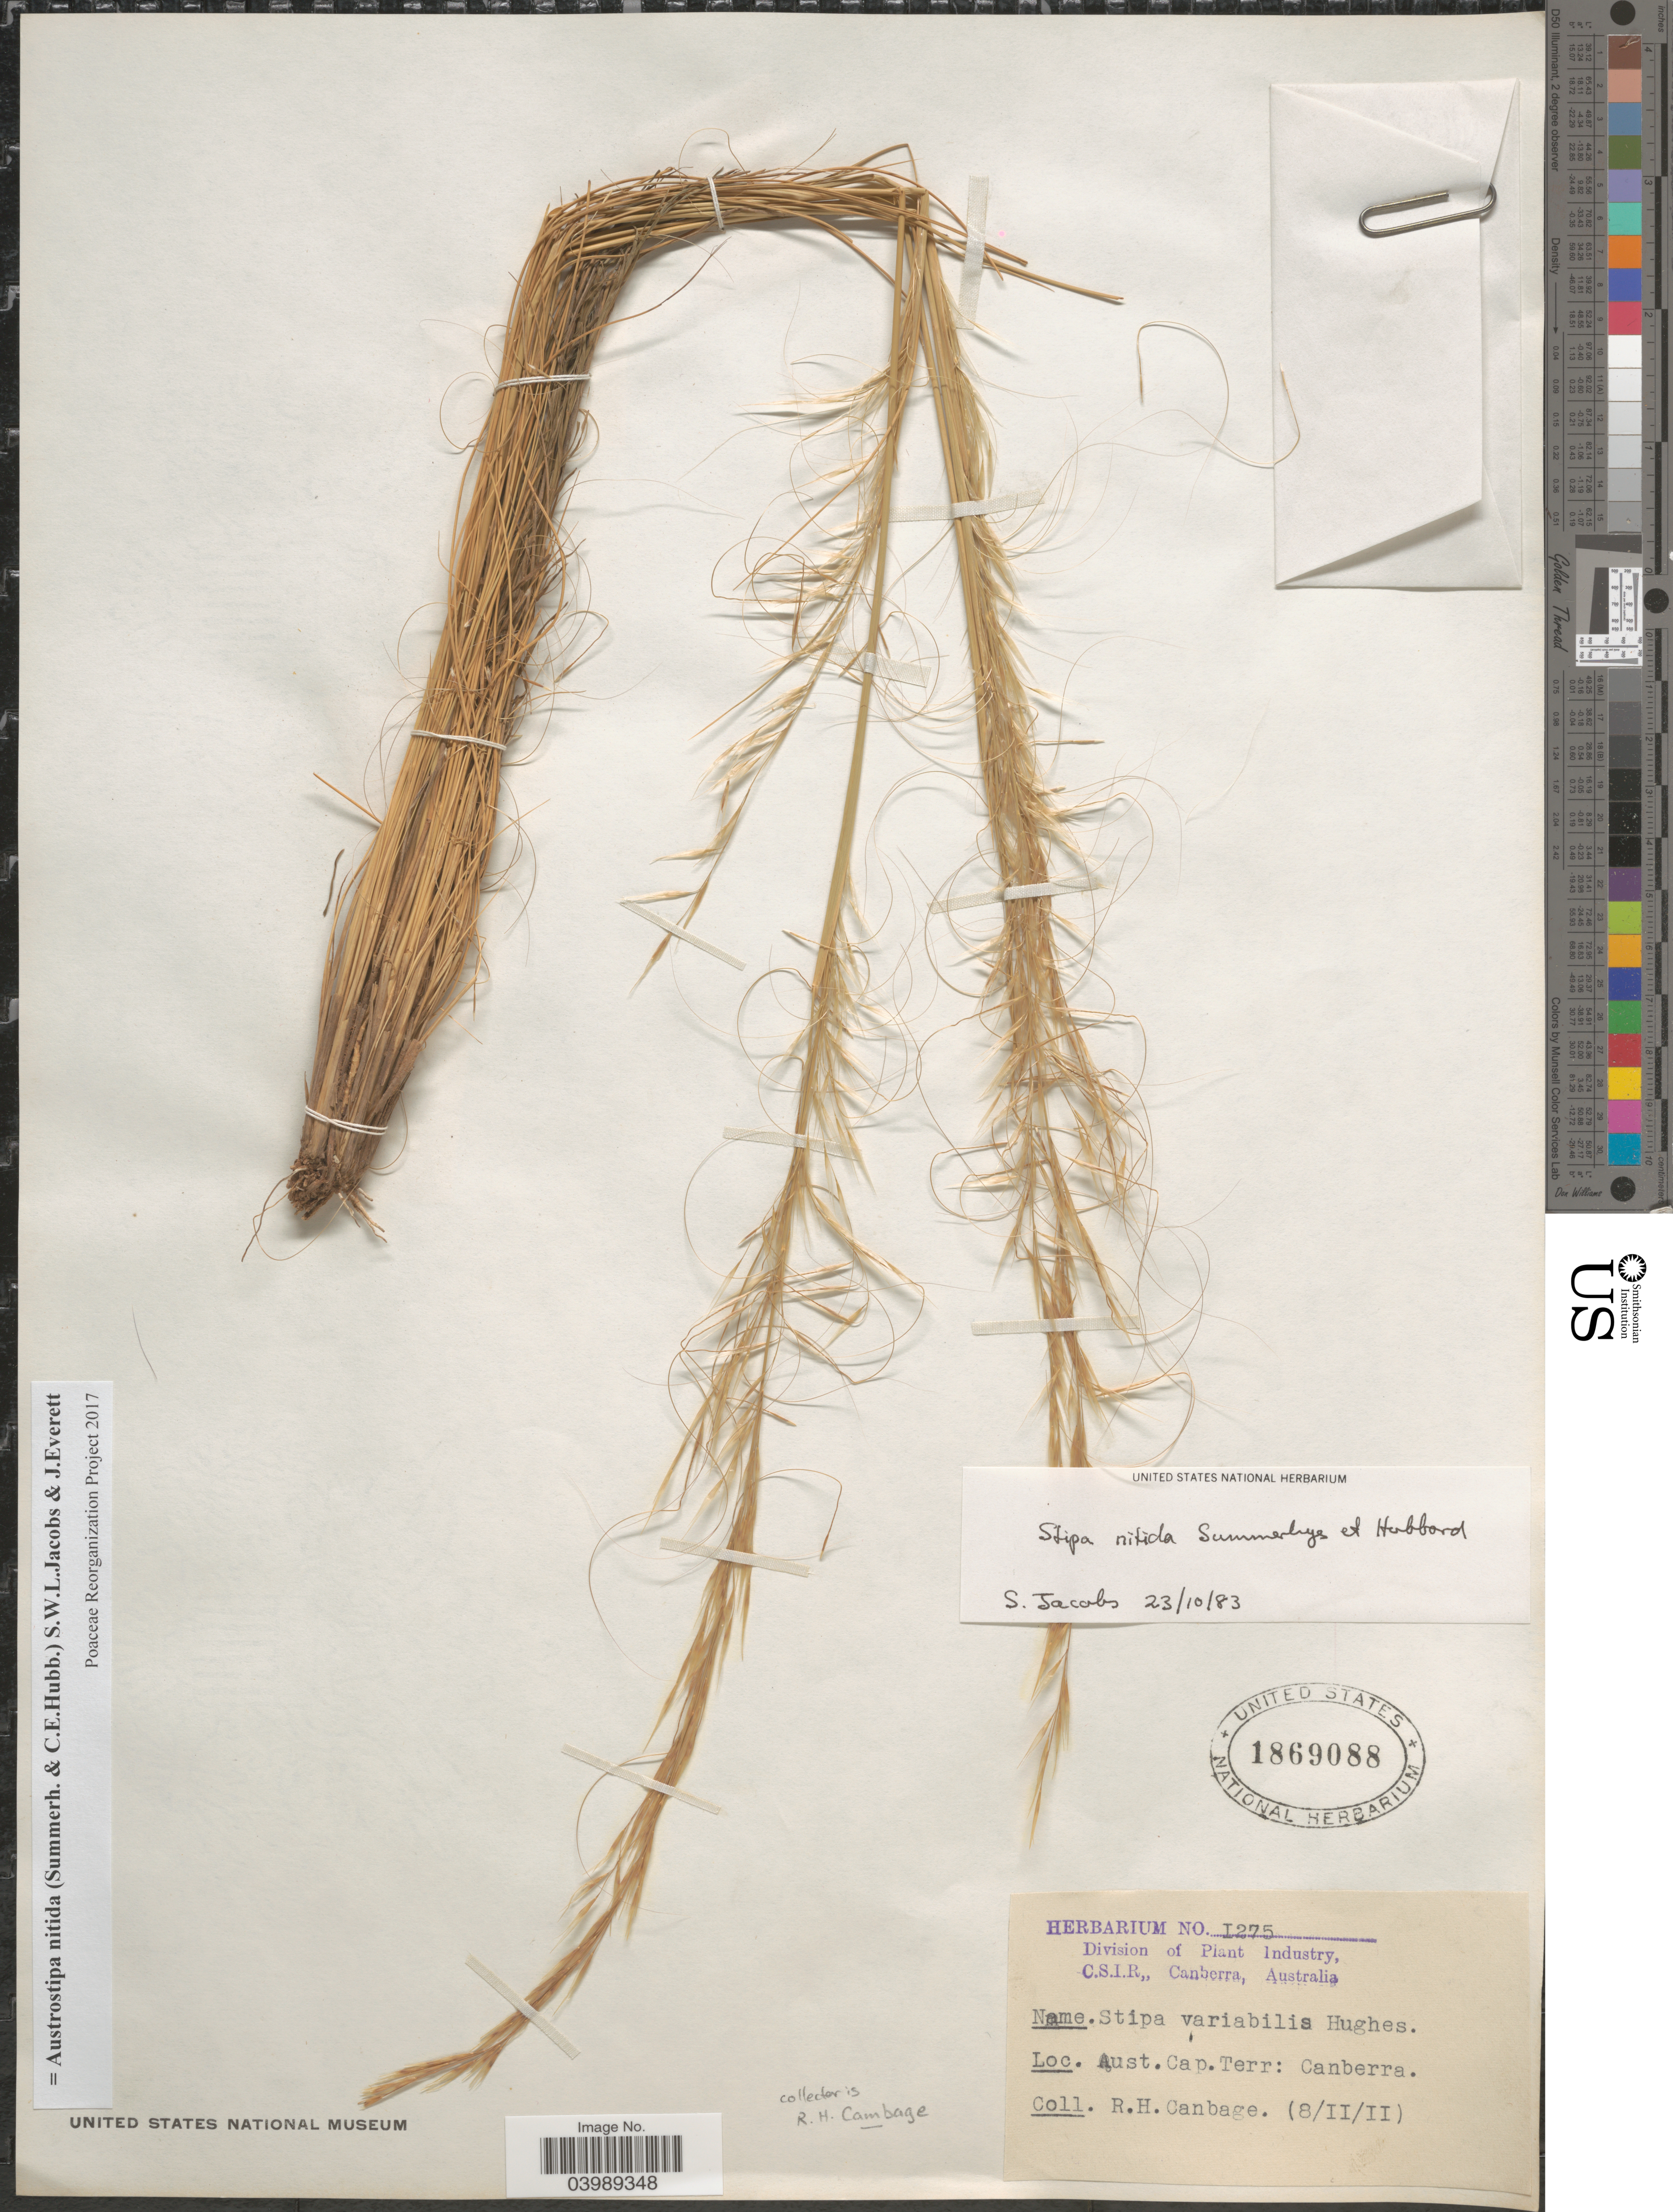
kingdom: Plantae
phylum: Tracheophyta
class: Liliopsida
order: Poales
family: Poaceae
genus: Austrostipa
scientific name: Austrostipa nitida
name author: (Summerh. & C.E. Hubb.) S.W.L. Jacobs & J. Everett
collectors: R. Cambage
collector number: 1275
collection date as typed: Transcribed d/m/y: 8/2/2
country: Australia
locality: Cap. Terr: Canberra.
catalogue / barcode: US 1869088